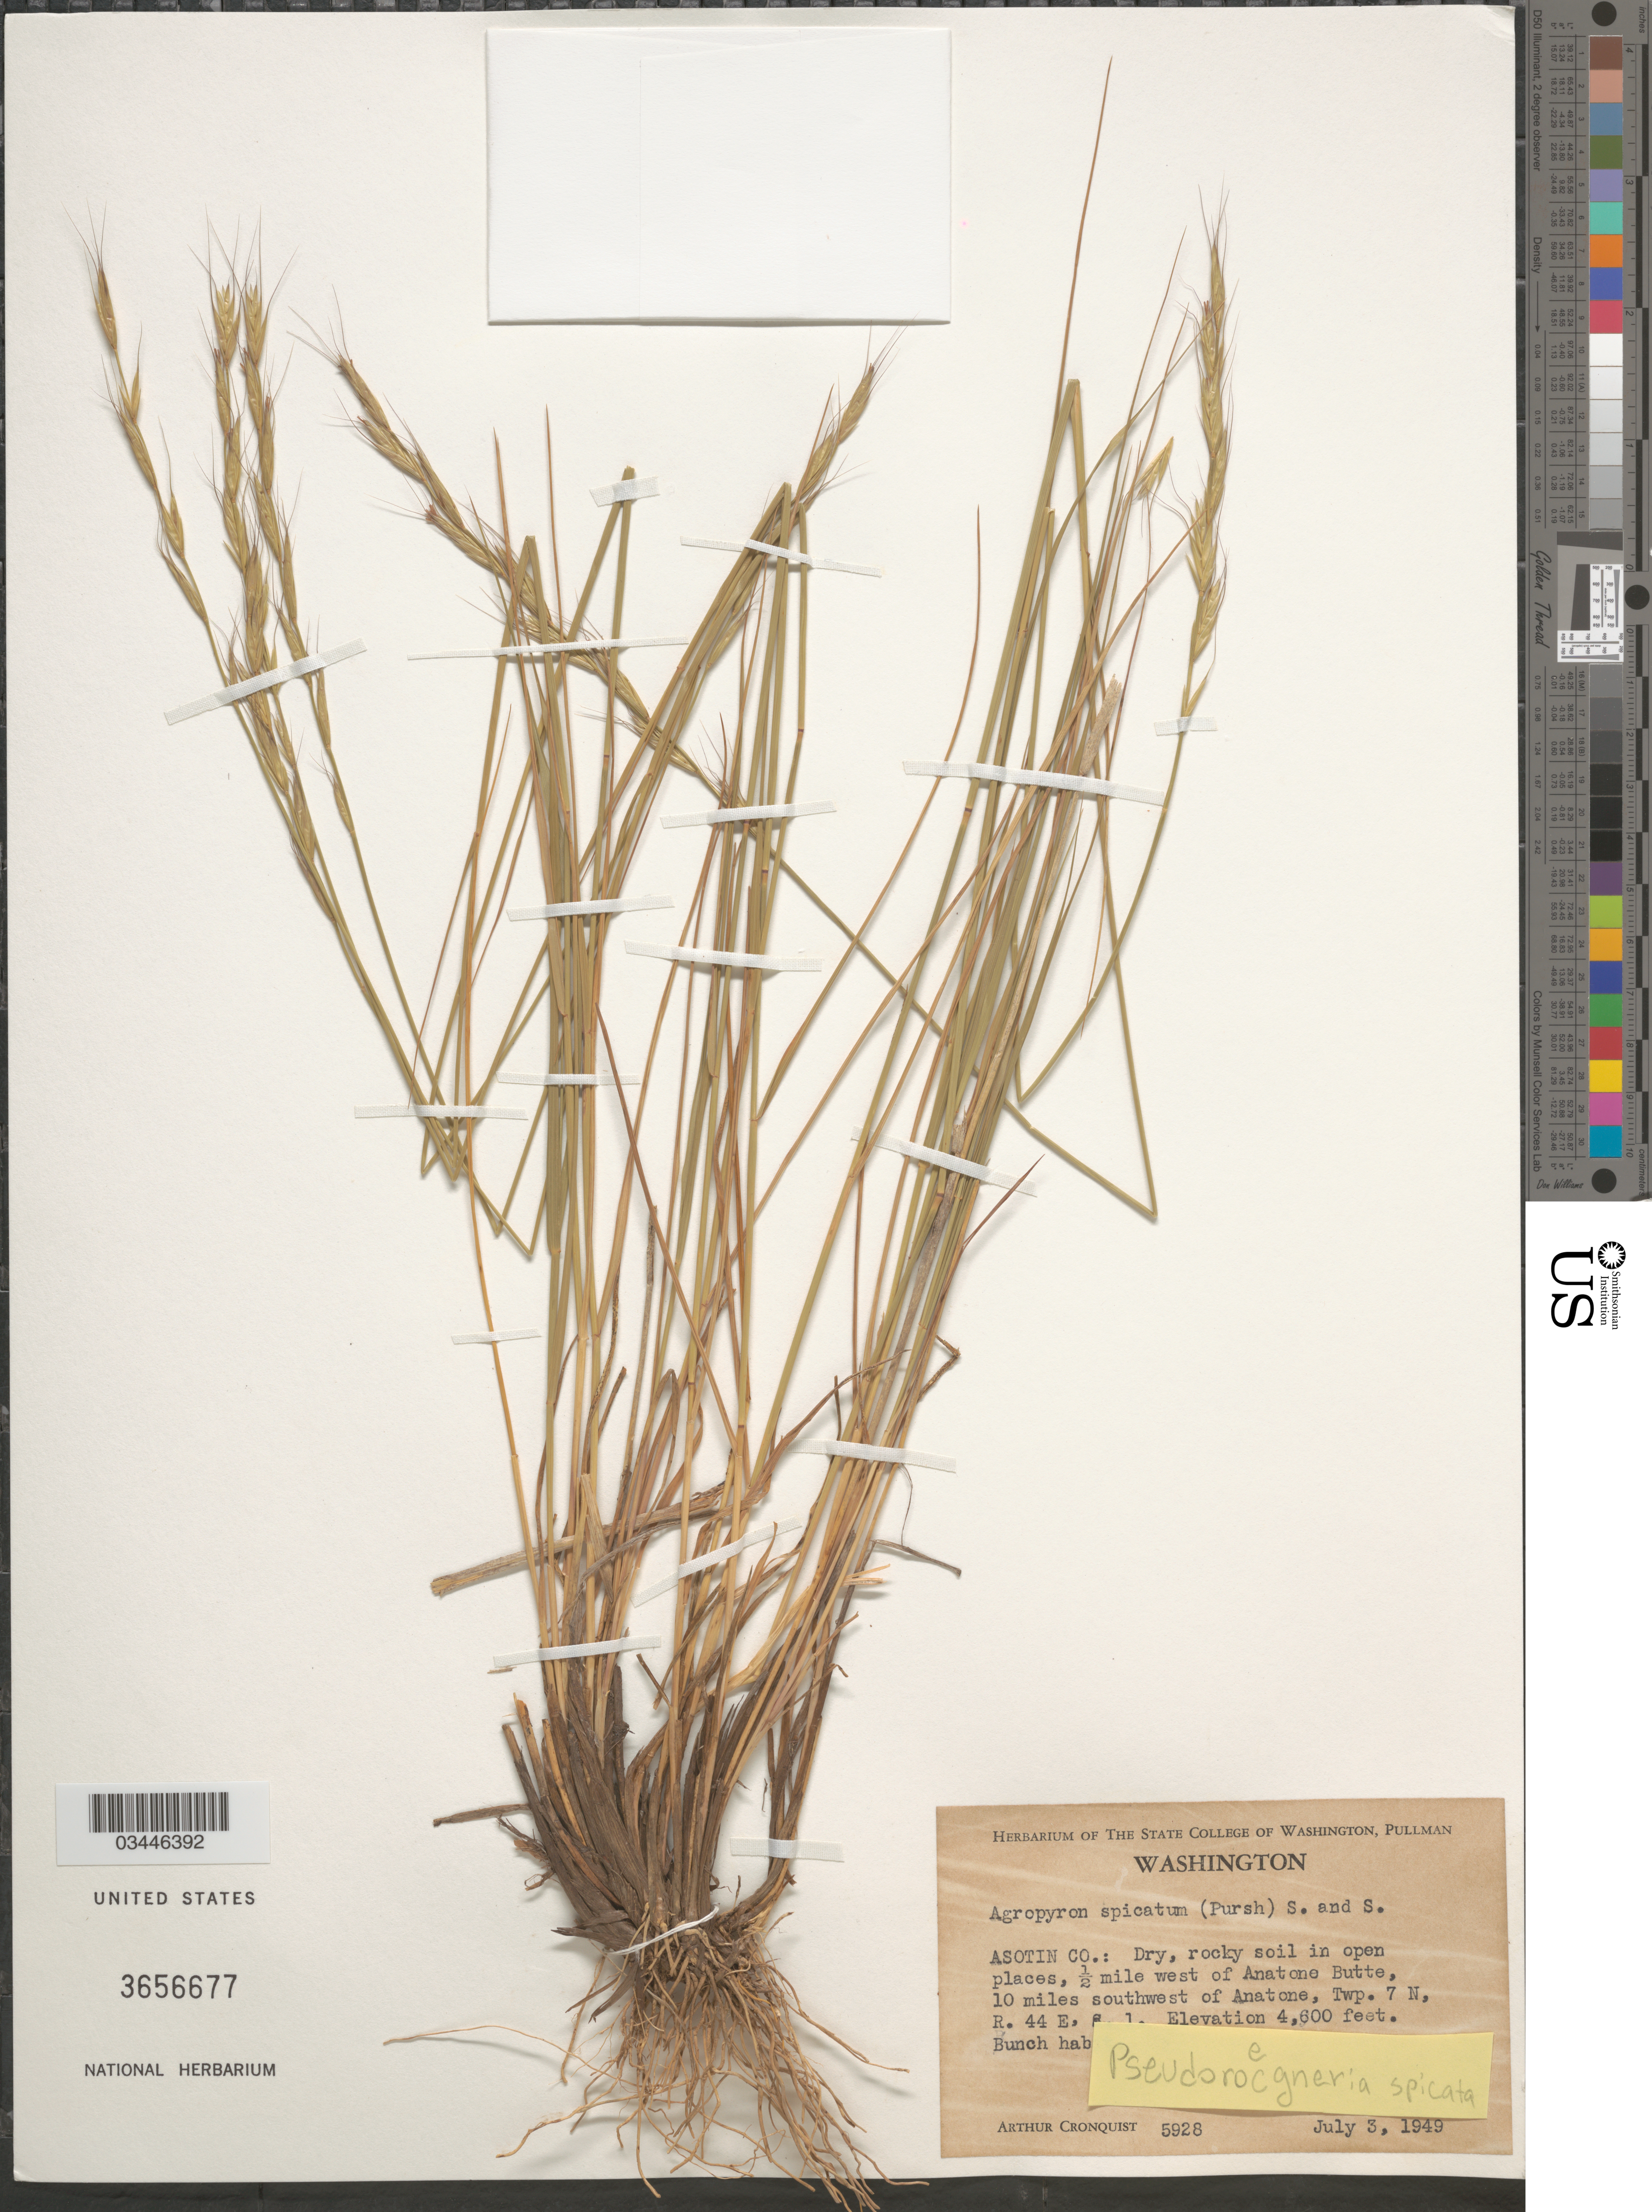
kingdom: Plantae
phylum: Tracheophyta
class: Liliopsida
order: Poales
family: Poaceae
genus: Pseudoroegneria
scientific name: Pseudoroegneria spicata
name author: (Pursh) Á. Löve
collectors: A. J. Cronquist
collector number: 5928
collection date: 1949-07-03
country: United States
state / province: Washington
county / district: Asotin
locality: Asotin Co.: Dry, rocky soil in open places, ½ mile west of Anatone Butte, 10 miles southwest of Anatone, Twp.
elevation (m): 1402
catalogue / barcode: US 3656677